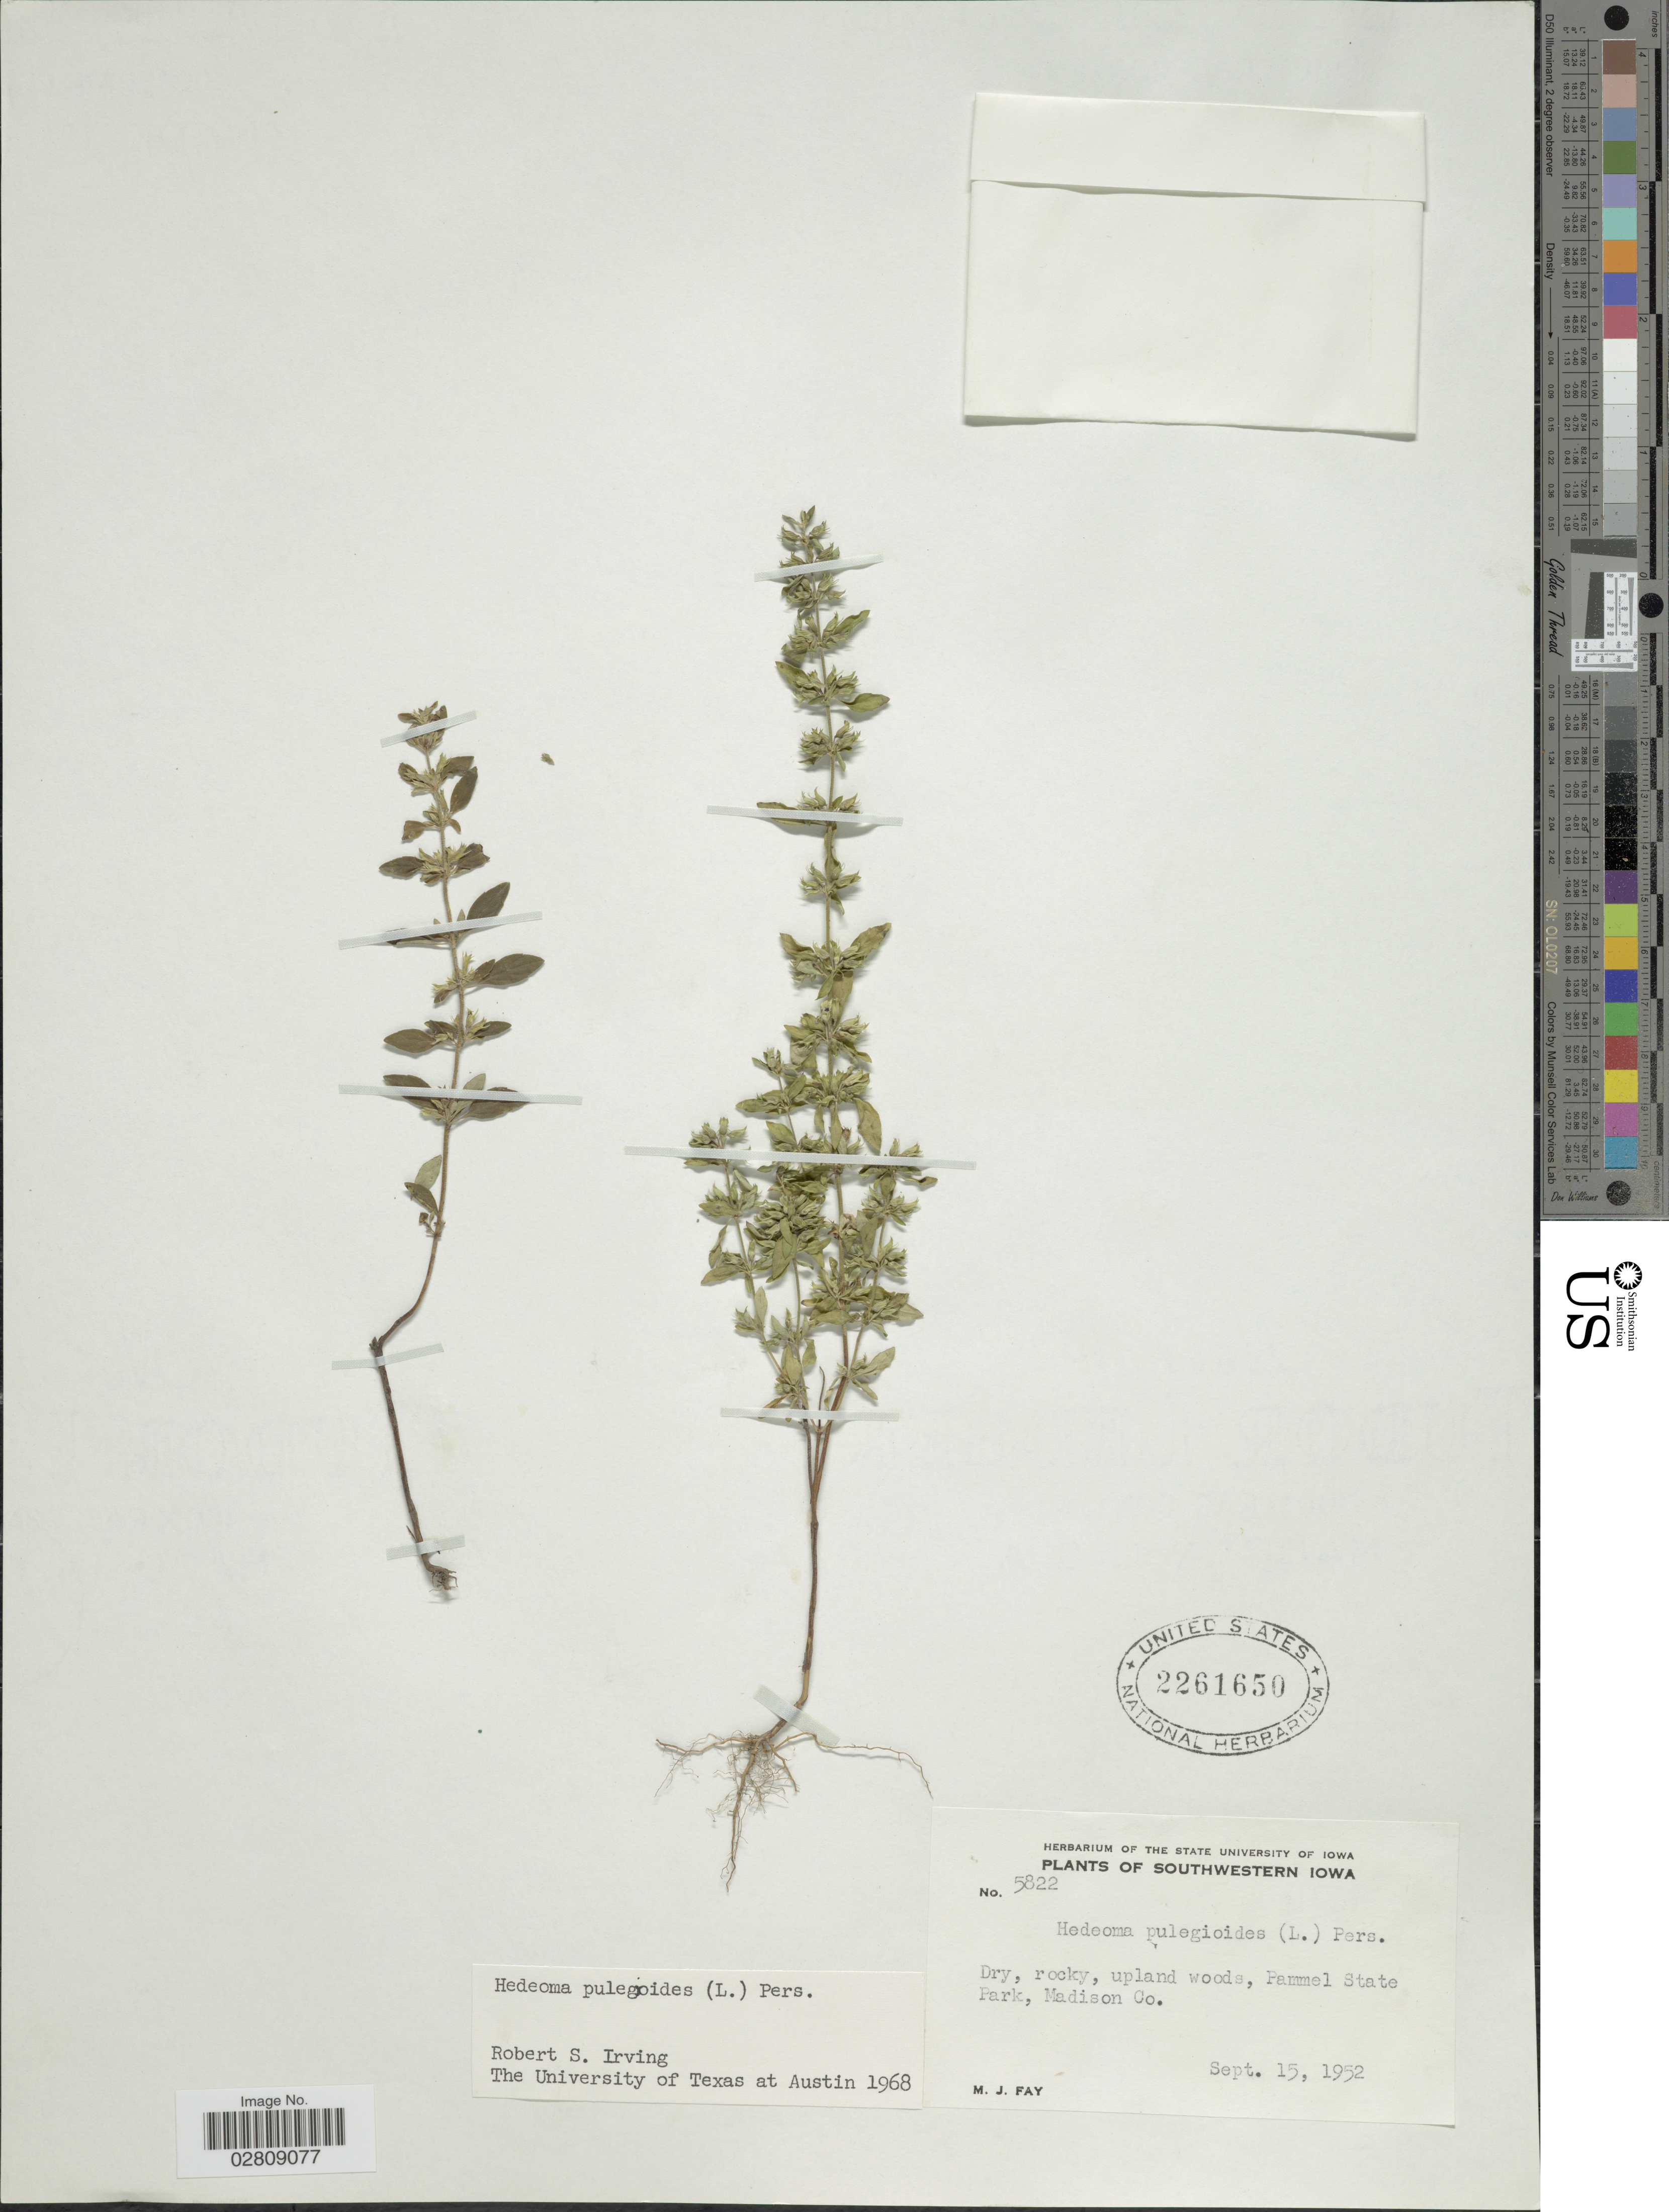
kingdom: Plantae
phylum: Tracheophyta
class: Magnoliopsida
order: Lamiales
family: Lamiaceae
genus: Hedeoma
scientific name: Hedeoma pulegioides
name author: (L.) Pers.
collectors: M. Fay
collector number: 5822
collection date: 1952-09-15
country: United States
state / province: Iowa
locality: Southwestern Iowa, Pammel State Park, Madison Co.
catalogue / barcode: US 2261650